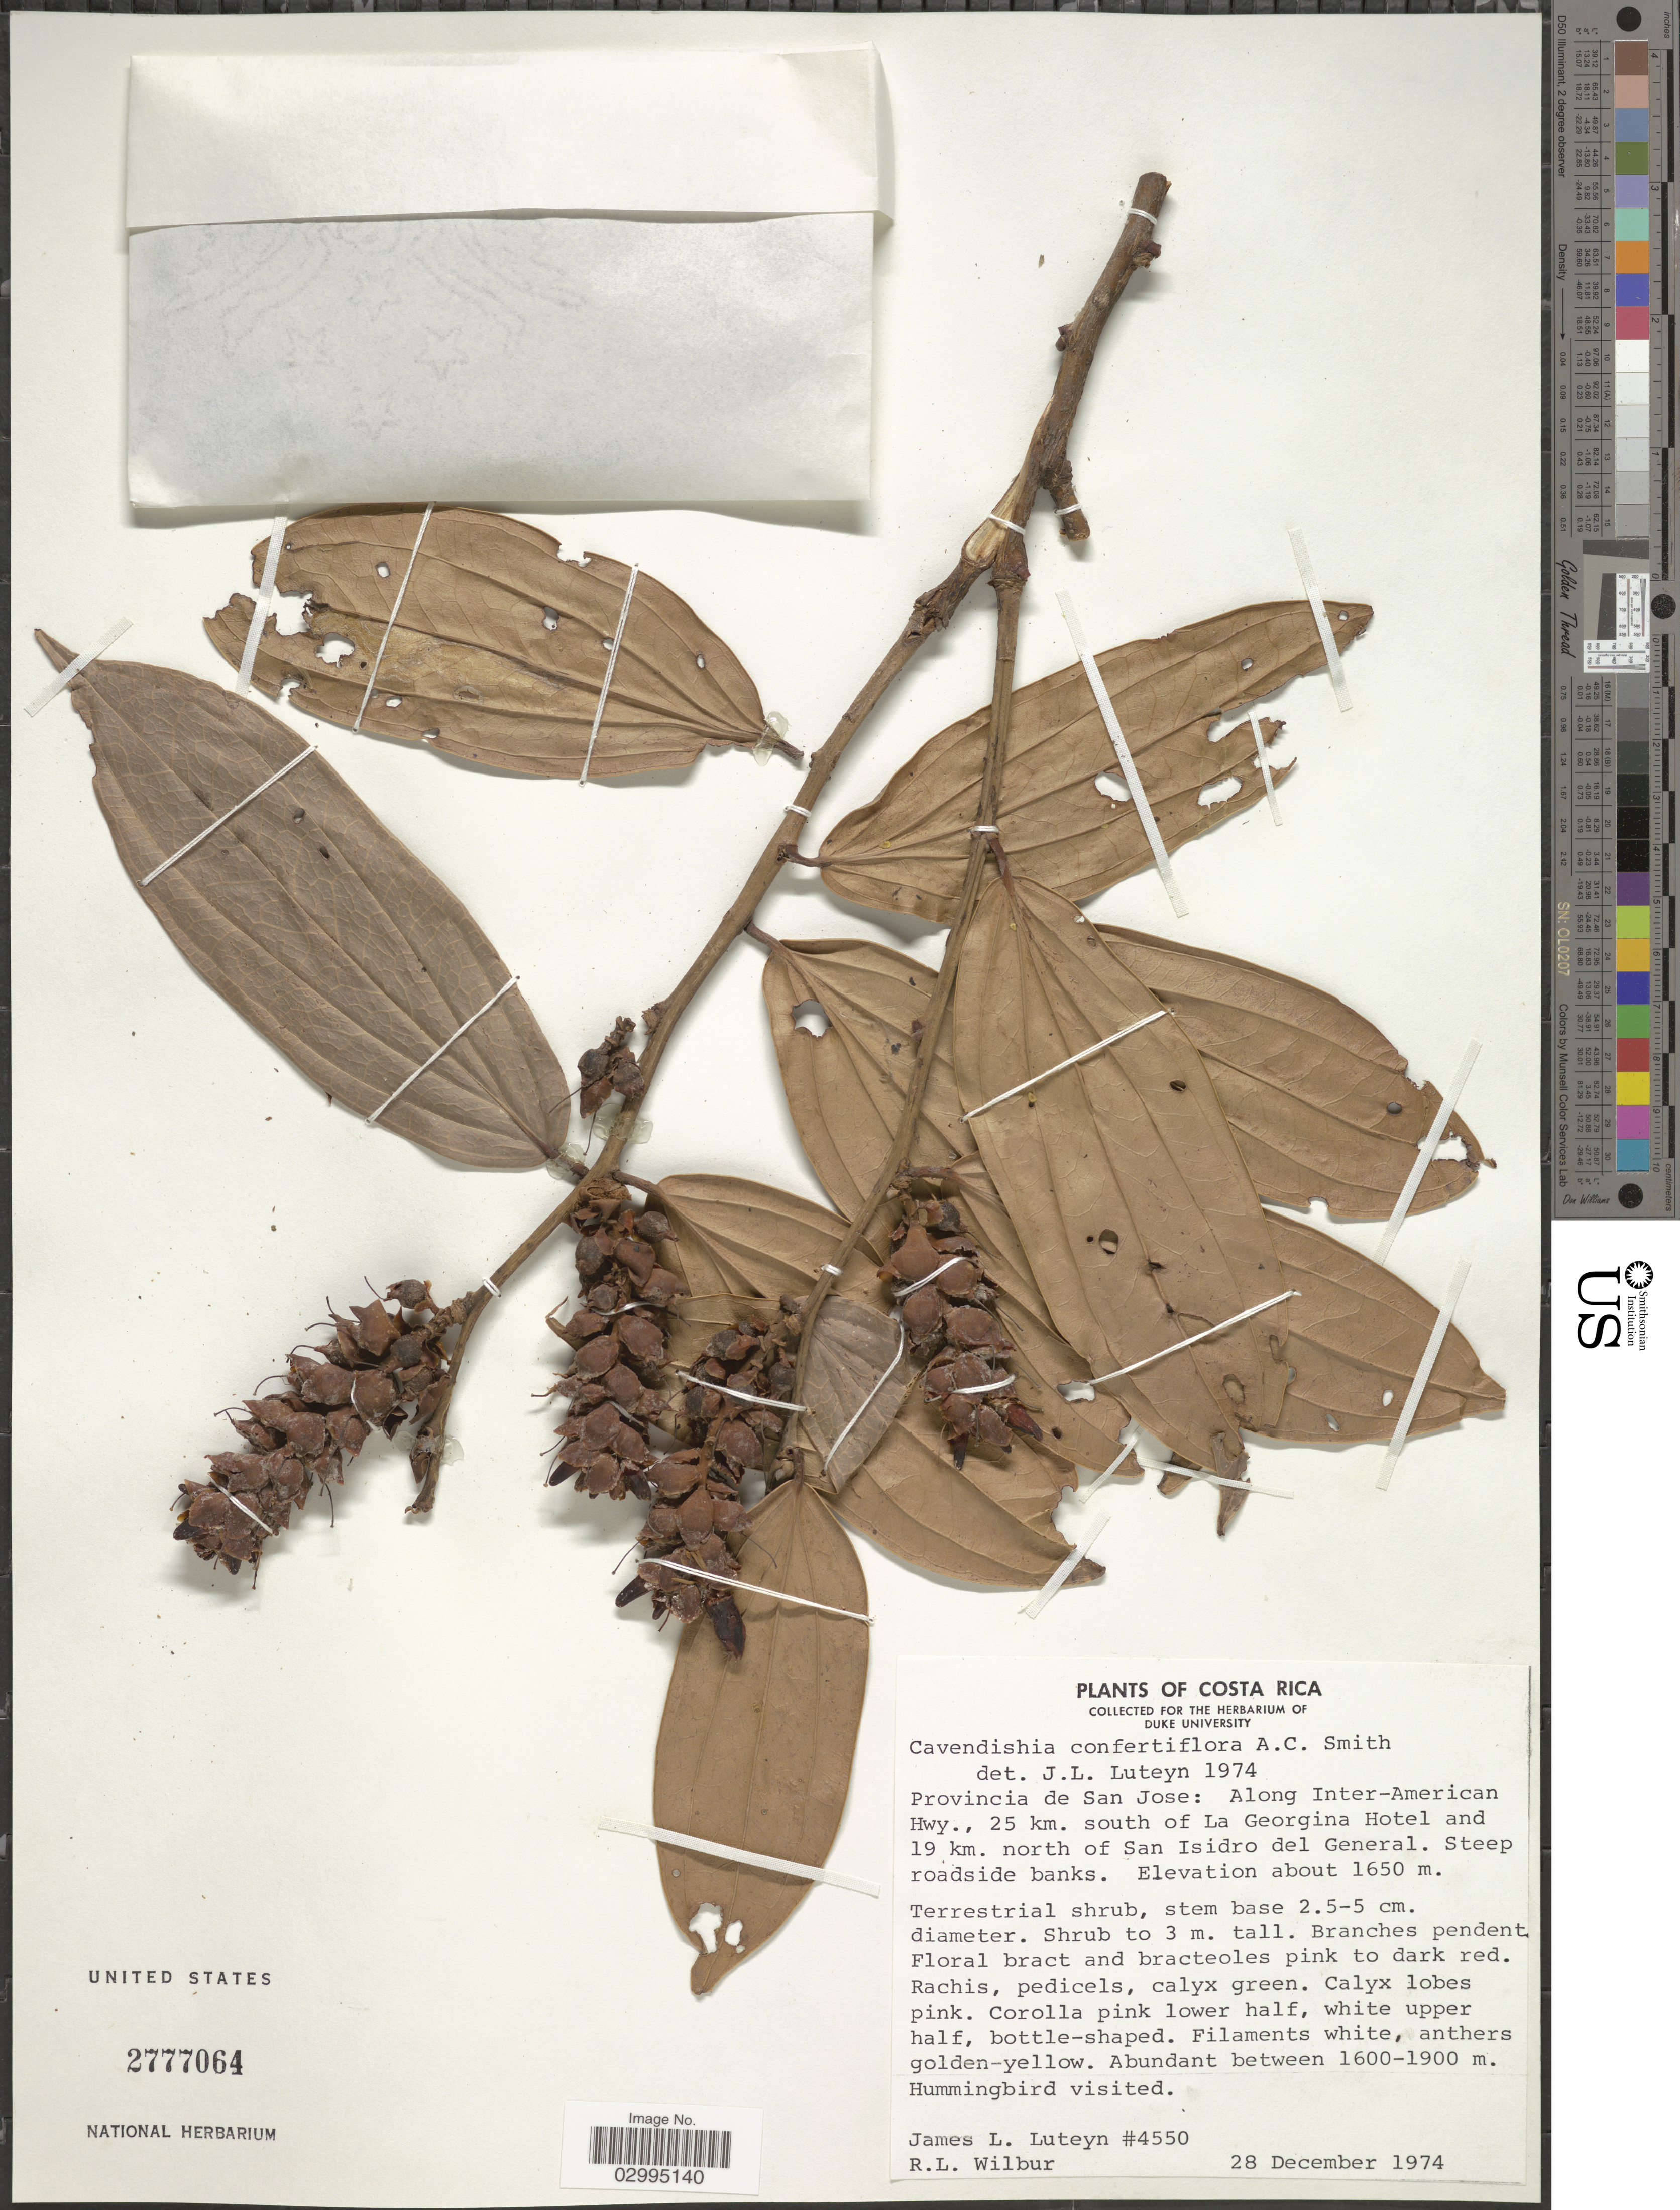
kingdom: Plantae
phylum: Tracheophyta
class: Magnoliopsida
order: Ericales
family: Ericaceae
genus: Cavendishia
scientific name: Cavendishia confertiflora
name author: A.C. Sm.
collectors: J. L. Luteyn & R. L. Wilbur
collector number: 4550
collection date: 1974-12-28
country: Costa Rica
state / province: San José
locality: Provincia de San Jose: Along Inter-American Hwy., 25 km. south of La Georgina Hotel and 19 km. north of San Isidro del General. Steep roadside banks.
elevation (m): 1650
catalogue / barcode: US 2777064